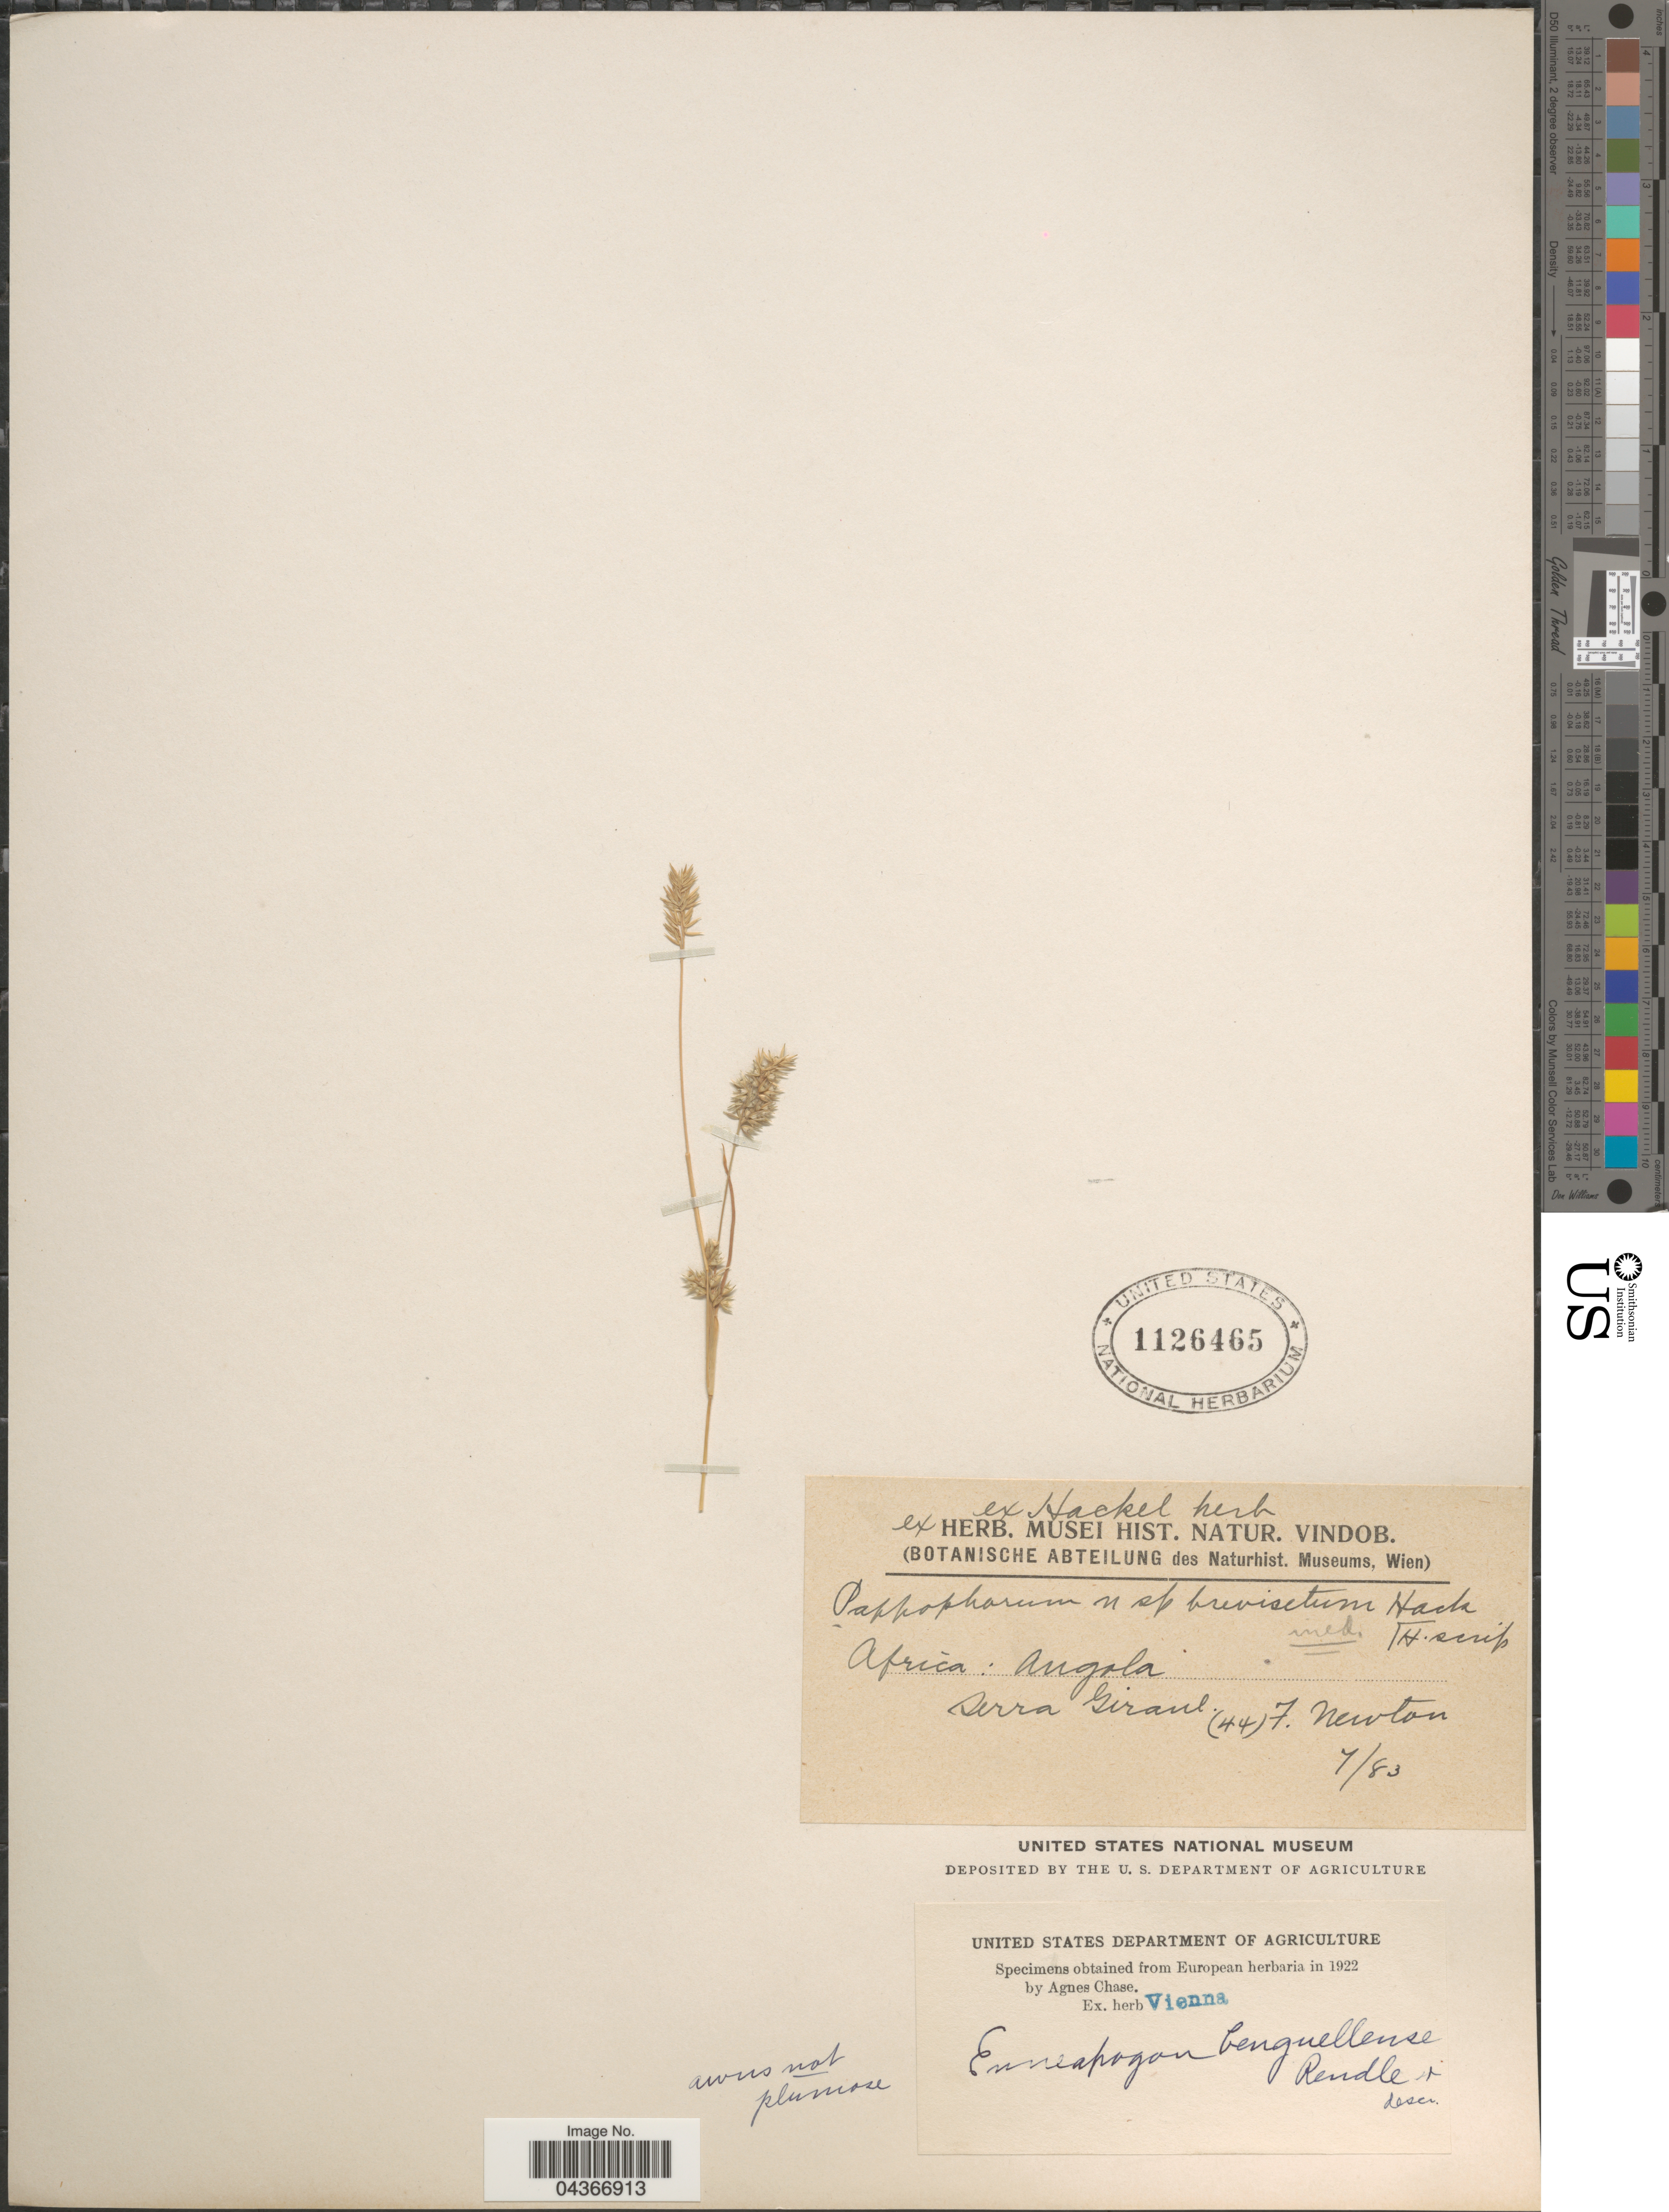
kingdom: Plantae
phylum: Tracheophyta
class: Liliopsida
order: Poales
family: Poaceae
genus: Enneapogon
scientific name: Enneapogon scaber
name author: Lehm.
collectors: F. Newton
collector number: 44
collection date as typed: Transcribed d/m/y: /7/83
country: Angola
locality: Serra Giraul.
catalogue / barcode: US 1126465